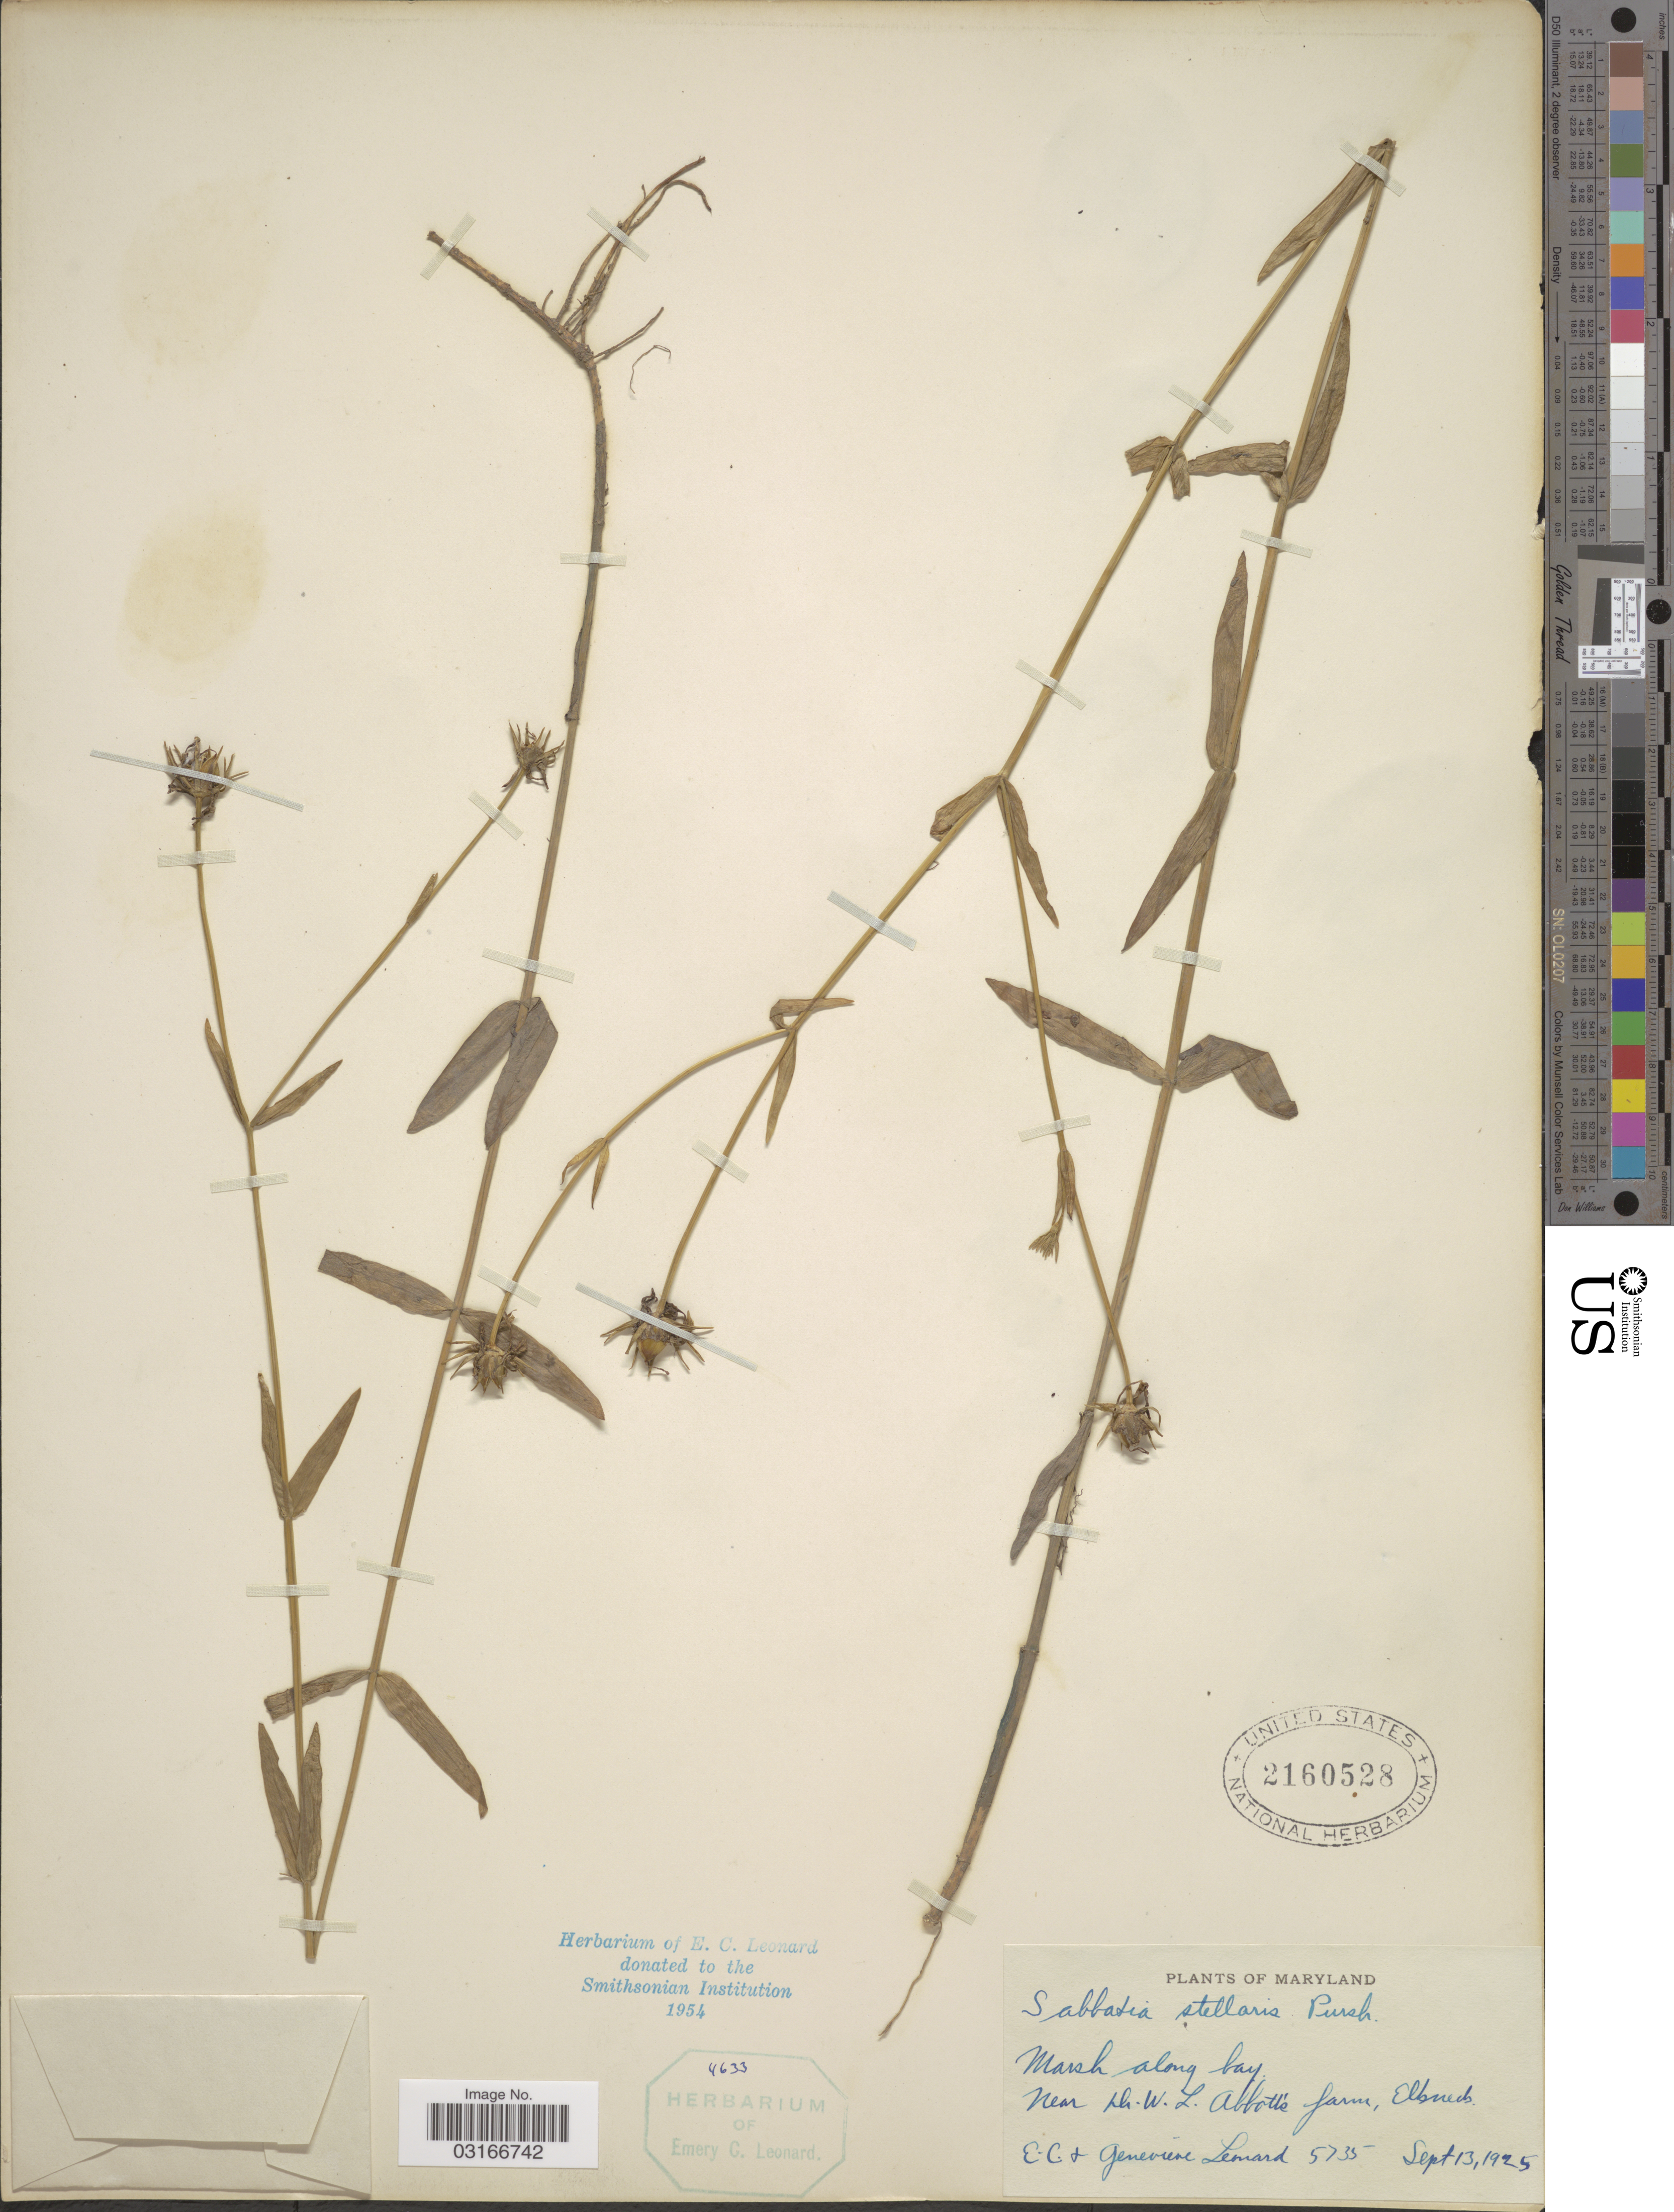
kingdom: Plantae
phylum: Tracheophyta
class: Magnoliopsida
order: Gentianales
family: Gentianaceae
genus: Sabatia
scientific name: Sabatia stellaris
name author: Pursh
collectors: E. C. Leonard & G. M. Leonard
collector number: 5735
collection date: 1925-06-13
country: United States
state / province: Maryland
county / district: Cecil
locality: Marsh along bay. Near Dr. W. L. Abbott's farm, Elkneck.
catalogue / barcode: US 2160528